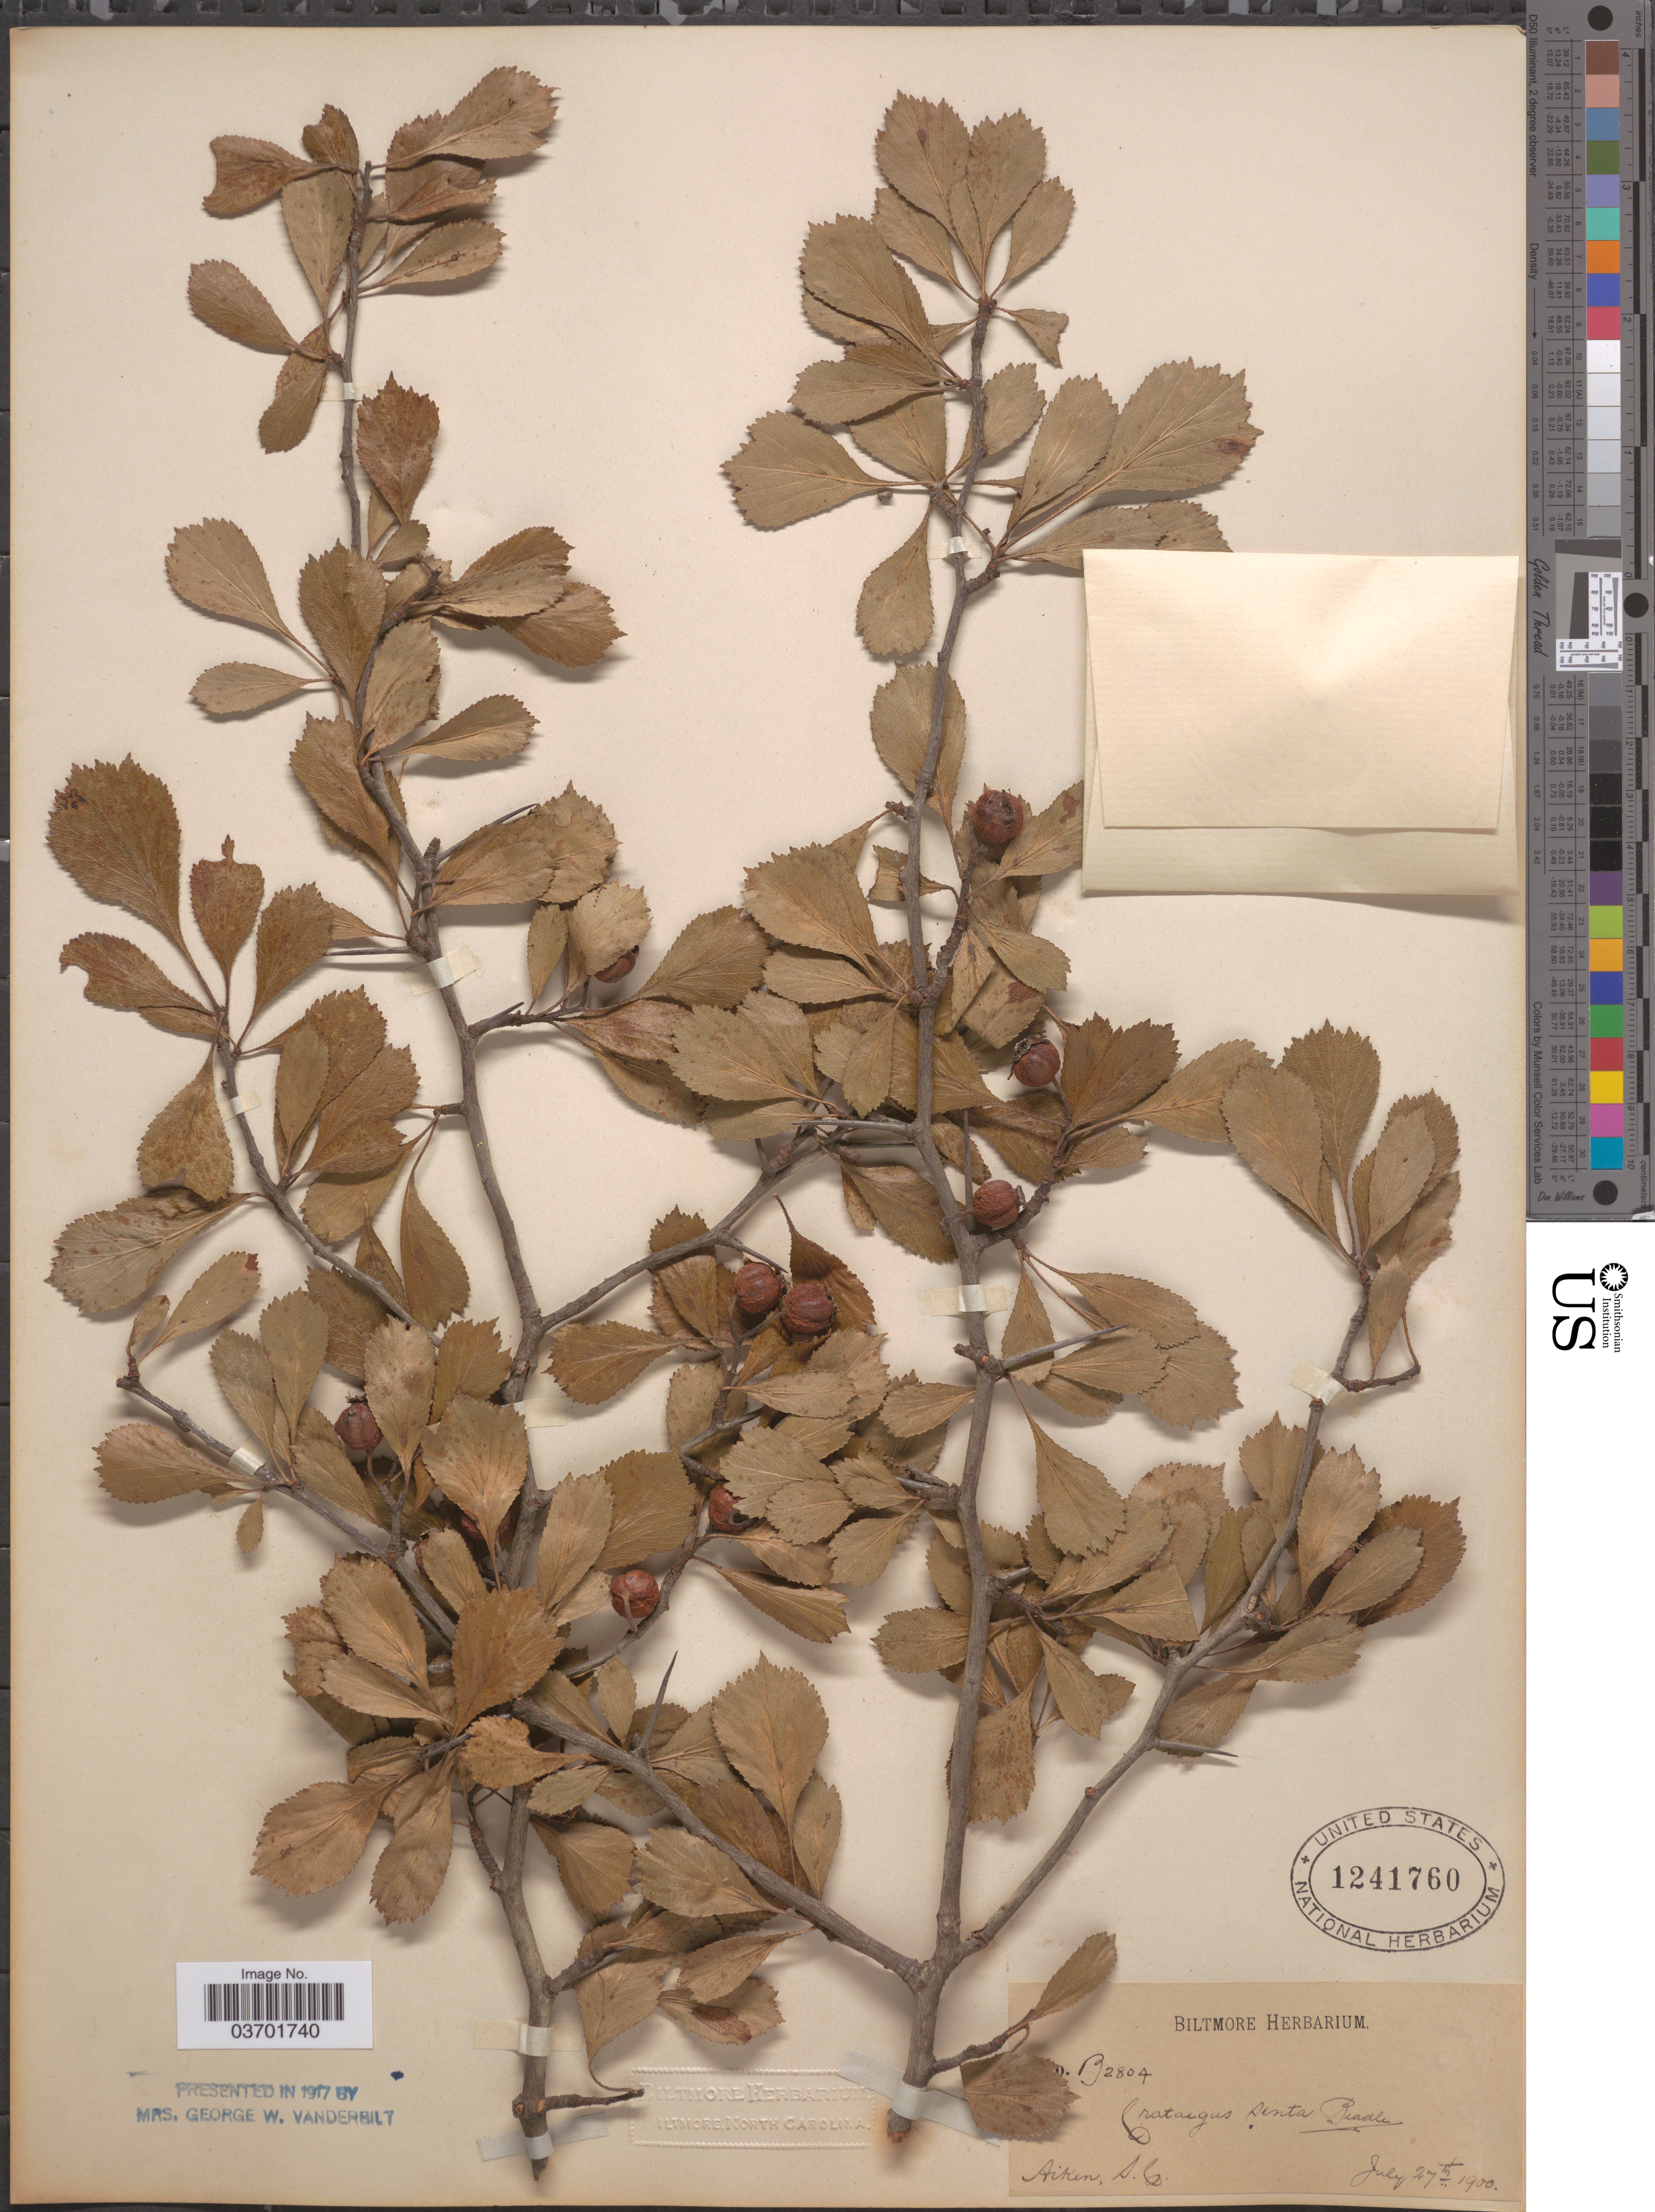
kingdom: Plantae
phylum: Tracheophyta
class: Magnoliopsida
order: Rosales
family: Rosaceae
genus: Crataegus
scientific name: Crataegus senta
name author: Beadle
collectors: ex herb. Biltmore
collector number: B2804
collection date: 1900-07-27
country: United States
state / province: South Carolina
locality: Aiken.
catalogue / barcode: US 1241760